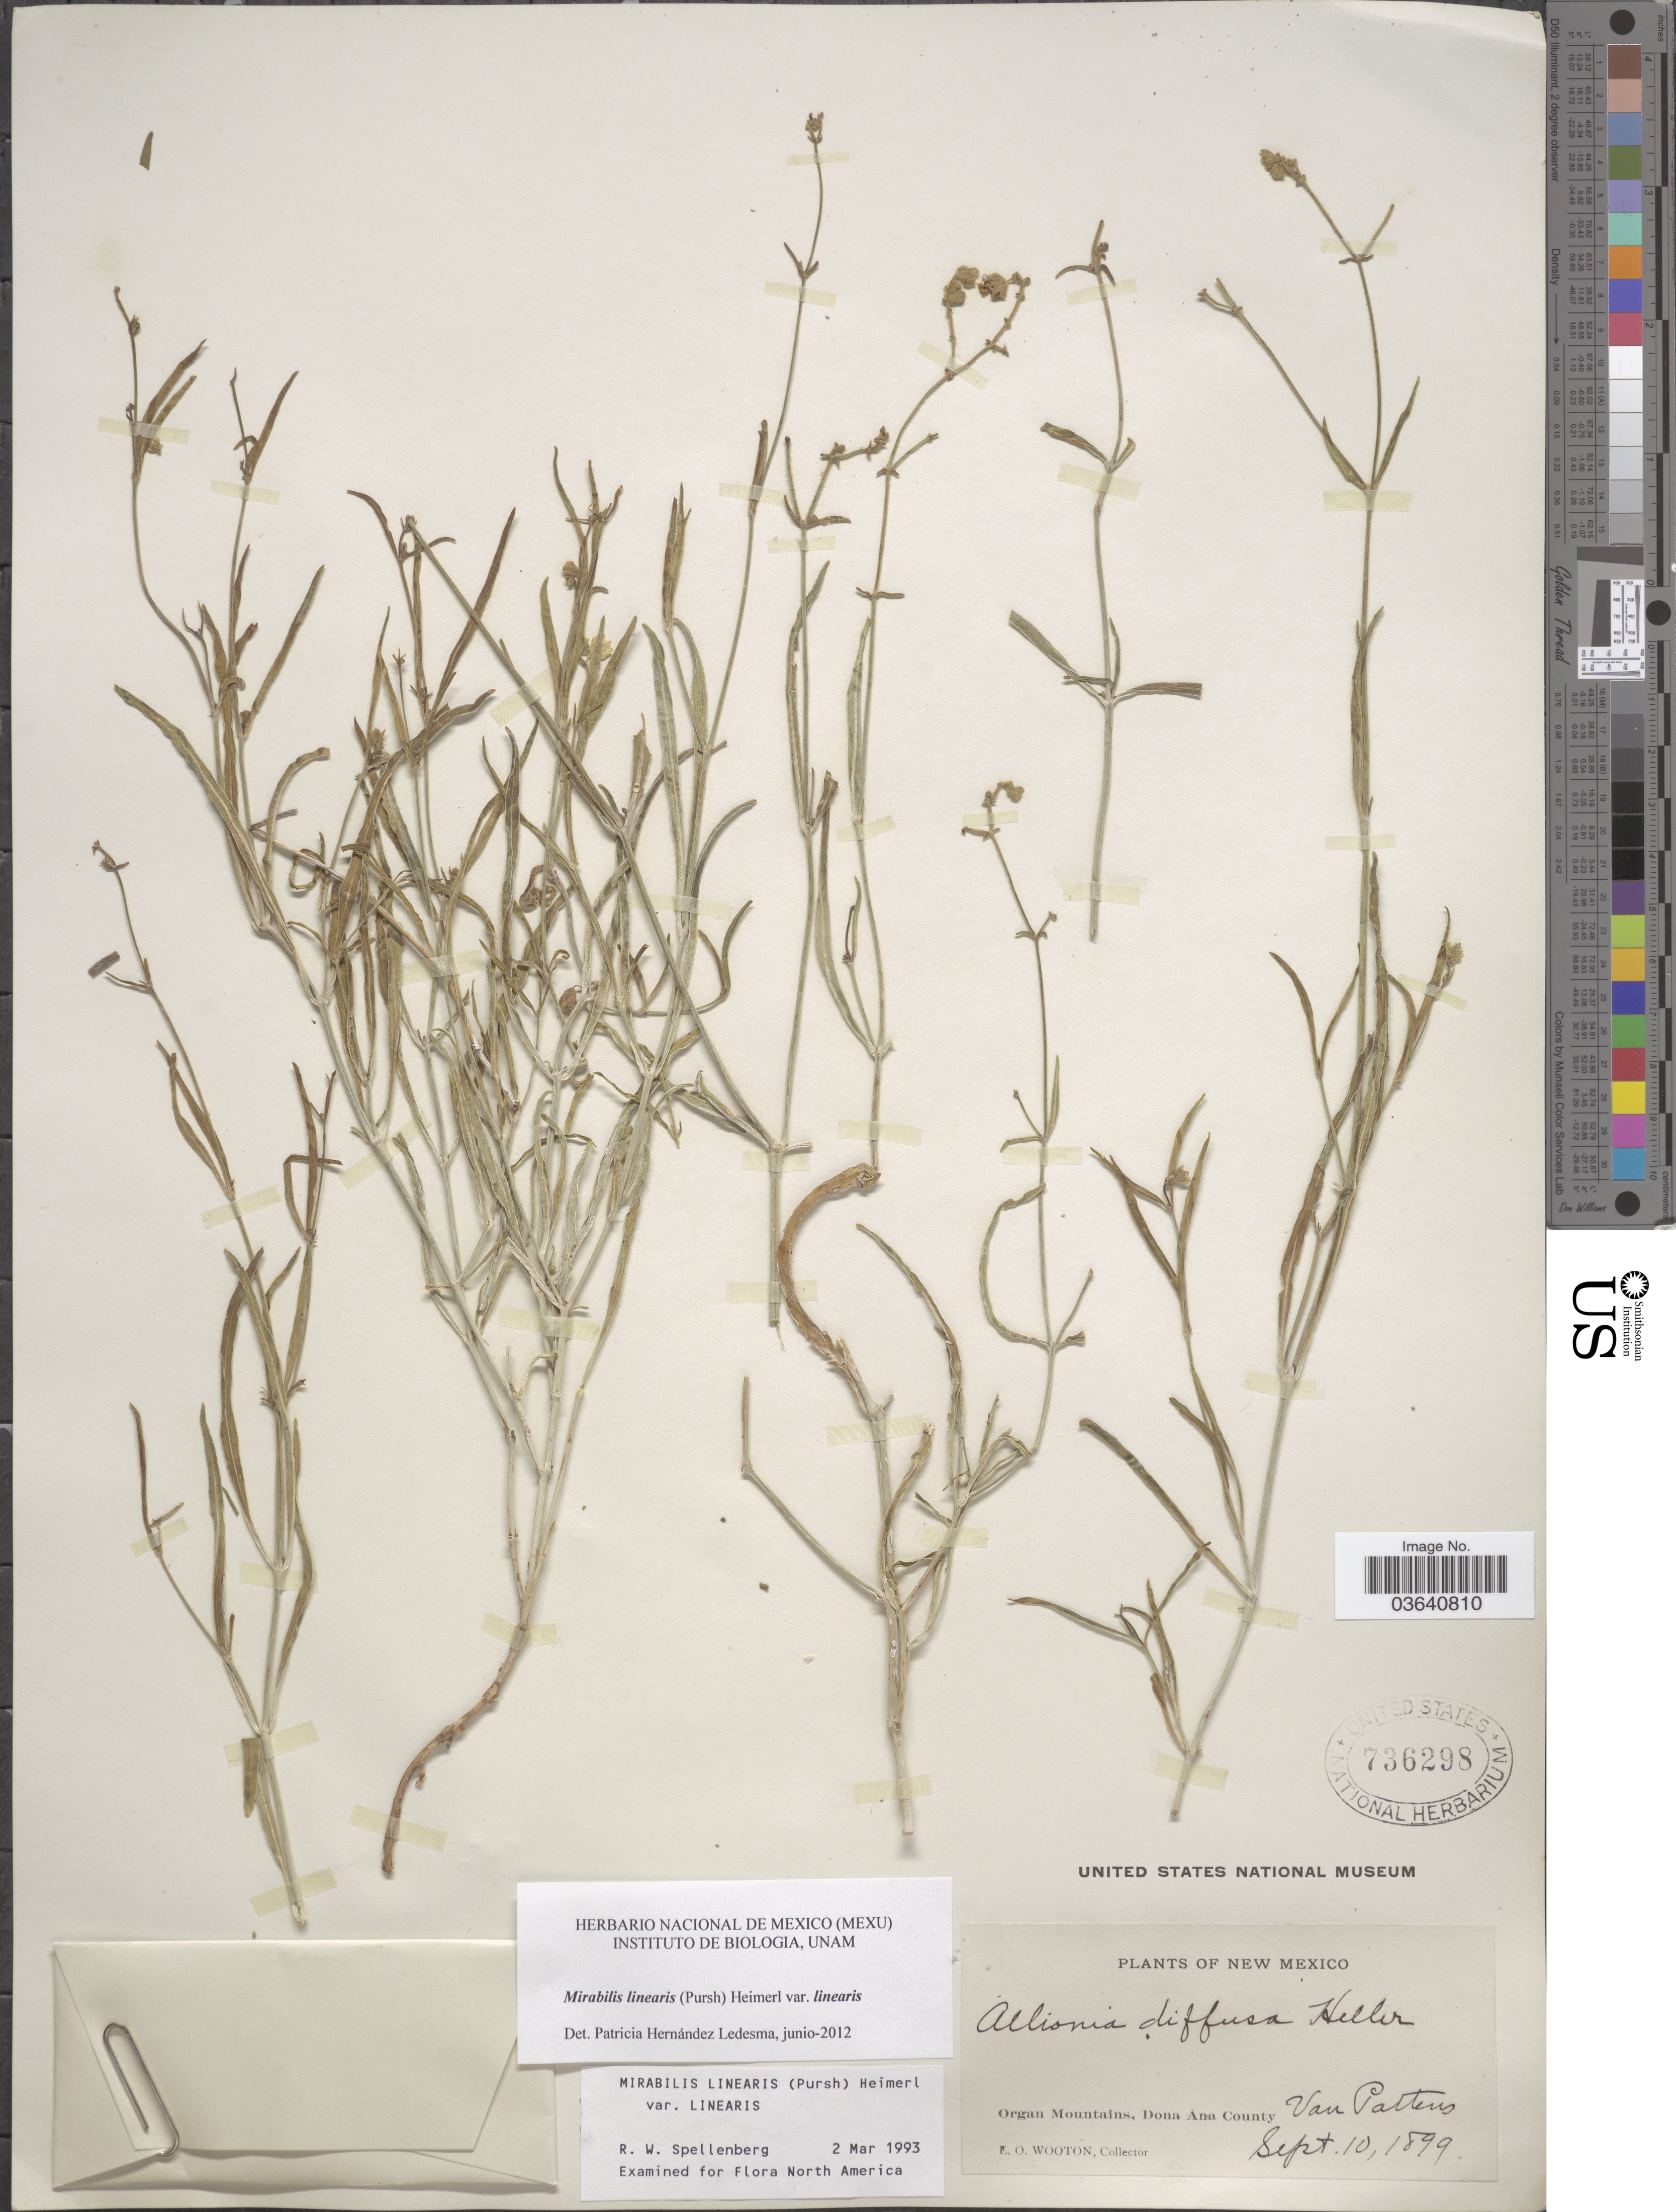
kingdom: Plantae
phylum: Tracheophyta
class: Magnoliopsida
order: Caryophyllales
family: Nyctaginaceae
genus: Mirabilis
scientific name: Mirabilis linearis var. linearis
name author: (Pursh) Heimerl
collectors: E. O. Wooton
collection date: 1899-09-10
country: United States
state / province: New Mexico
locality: Organ Mountains, Dona Ana County. Van Pattens.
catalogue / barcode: US 736298